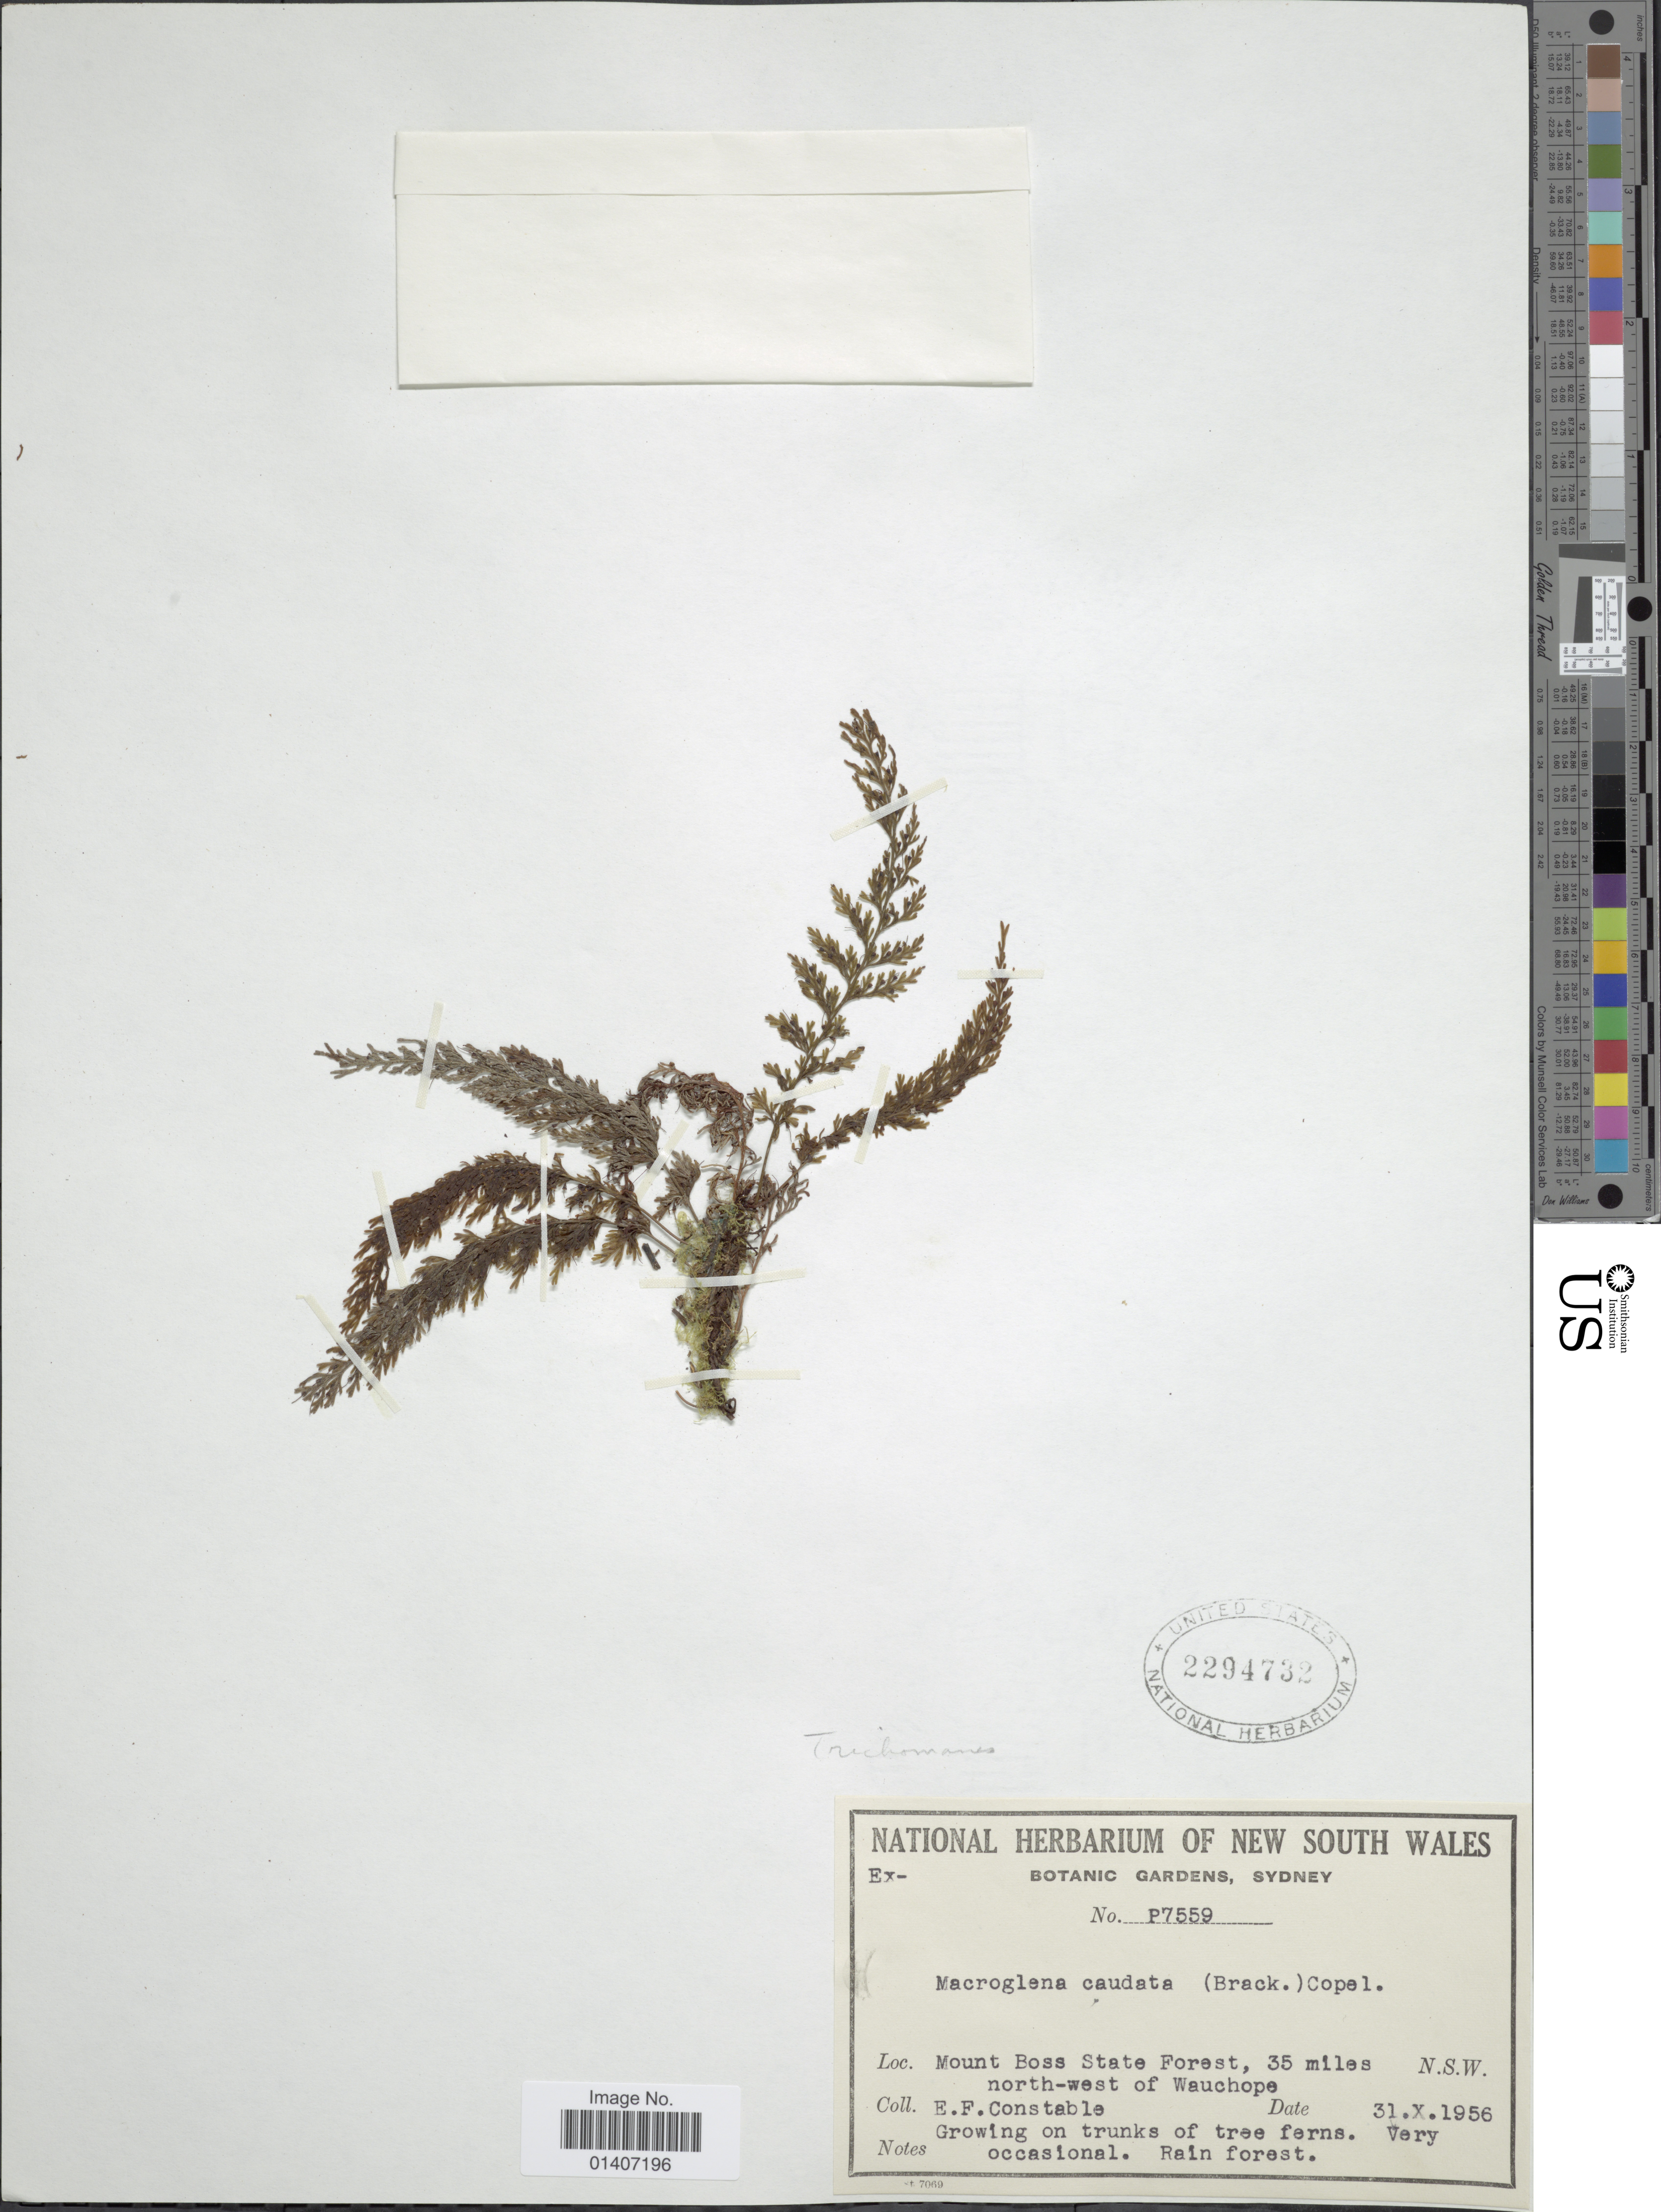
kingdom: Plantae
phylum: Tracheophyta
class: Polypodiopsida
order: Hymenophyllales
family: Hymenophyllaceae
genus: Abrodictyum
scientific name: Abrodictyum caudatum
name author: (Brack.) Ebihara & K. Iwats.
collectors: E. F. Constable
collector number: P7559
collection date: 1956-10-31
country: Australia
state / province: New South Wales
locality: Mount Boss State Forest, 35miles, north-west of Wauchope, N.S.W.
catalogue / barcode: US 2294732